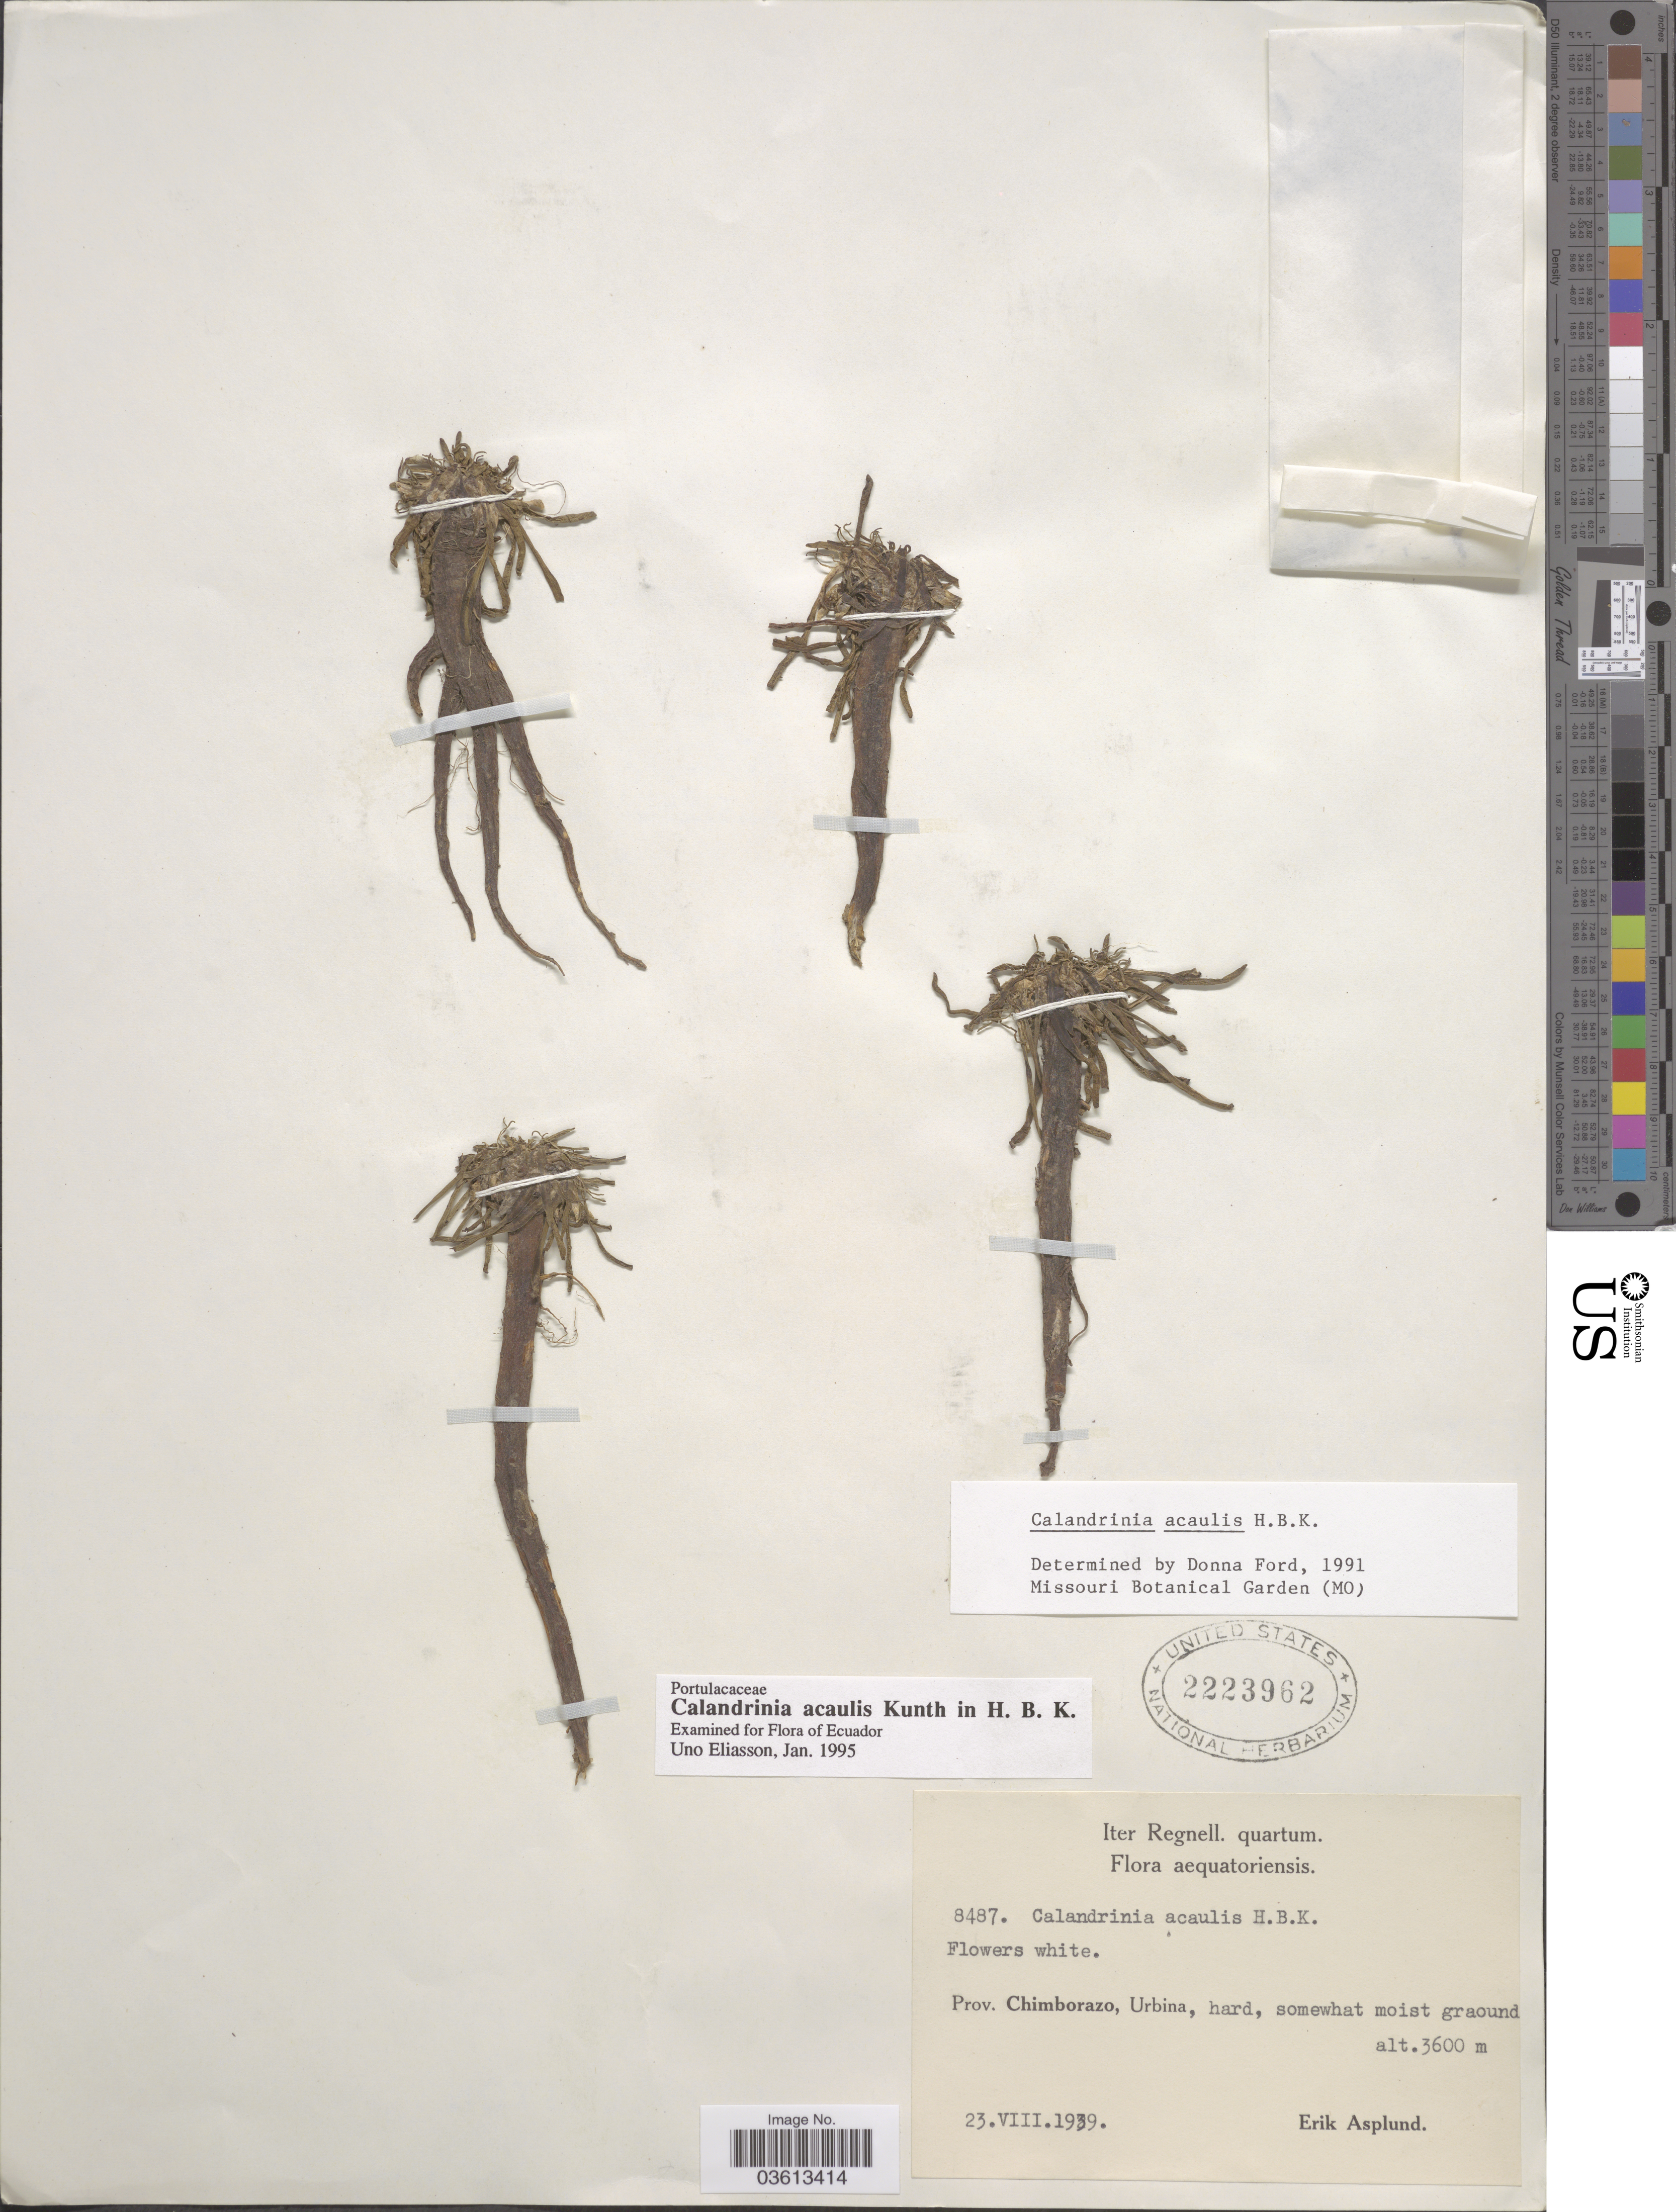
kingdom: Plantae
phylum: Tracheophyta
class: Magnoliopsida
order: Caryophyllales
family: Montiaceae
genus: Calandrinia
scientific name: Calandrinia acaulis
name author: Kunth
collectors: E. Asplund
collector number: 8487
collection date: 1939-08-23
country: Ecuador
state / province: Chimborazo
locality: Urbina.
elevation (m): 3600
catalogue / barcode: US 2223962